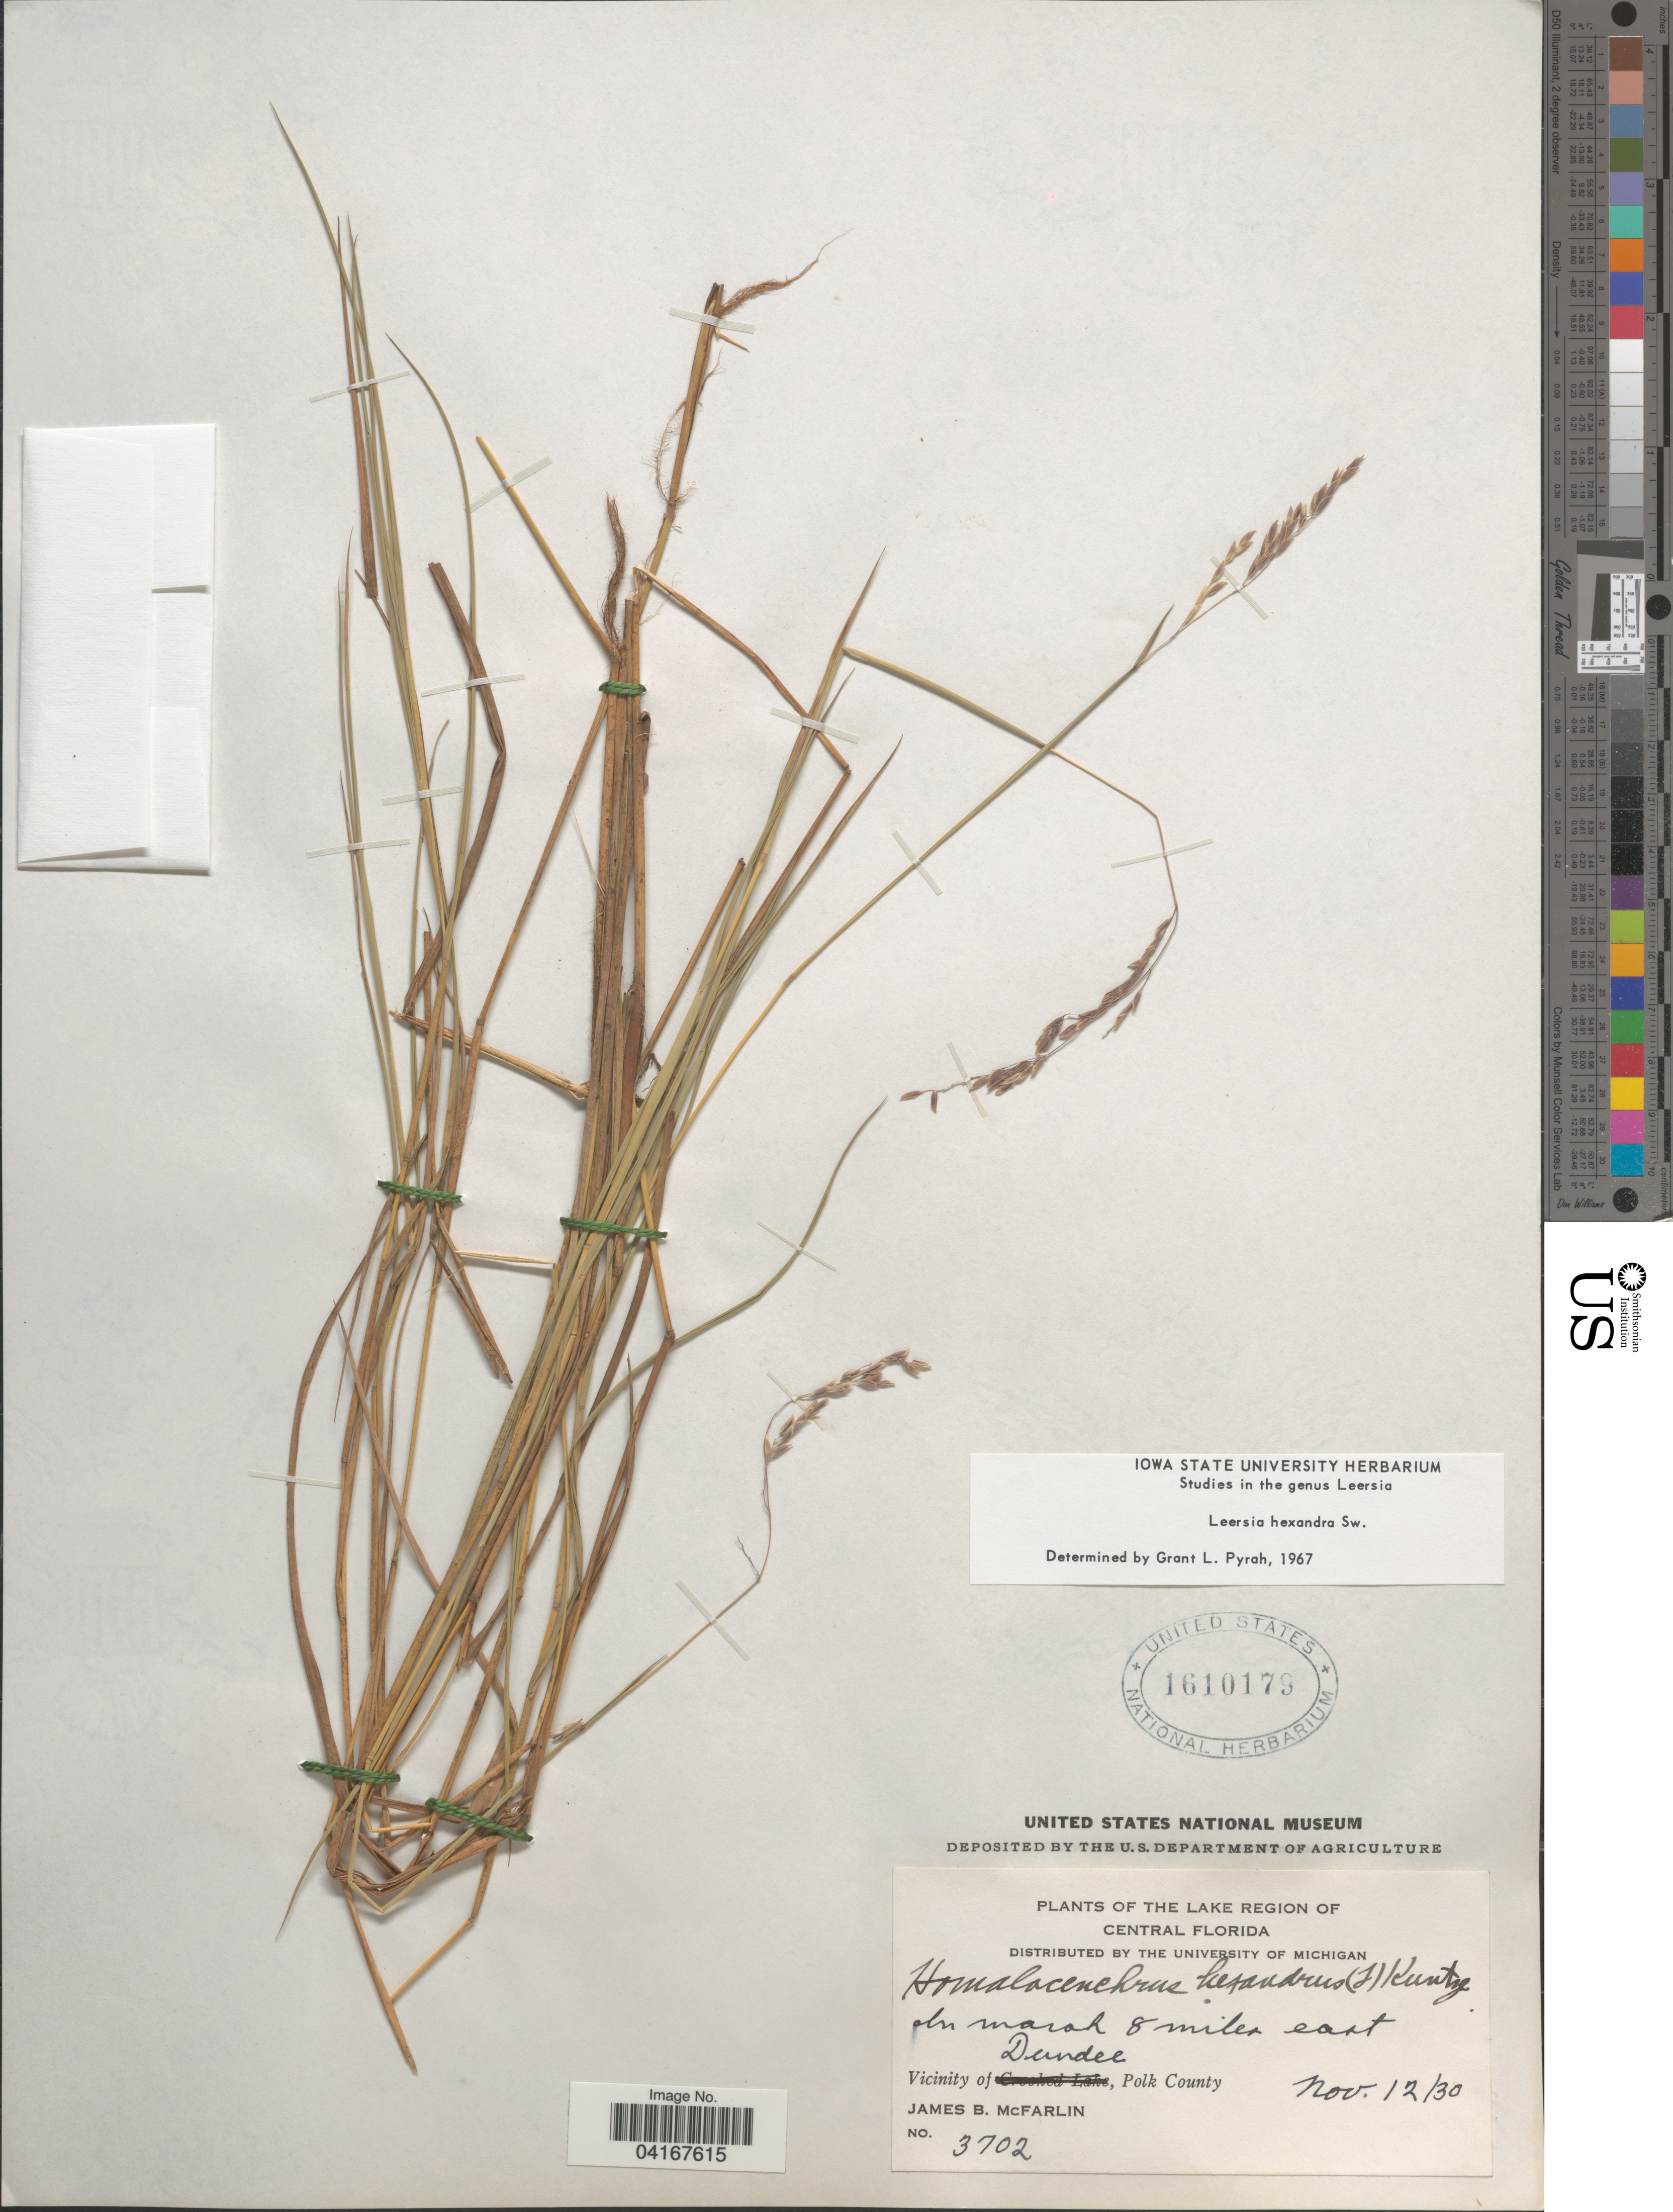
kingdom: Plantae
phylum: Tracheophyta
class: Liliopsida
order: Poales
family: Poaceae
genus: Leersia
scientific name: Leersia hexandra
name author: Sw.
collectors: J. McFarlin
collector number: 3702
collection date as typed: Transcribed d/m/y: 12/11/30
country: United States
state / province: Florida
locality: The Lake Region of Central Florida. In marsh 8 miles east. Vicinity of Dundee, Polk County.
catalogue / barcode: US 1610179